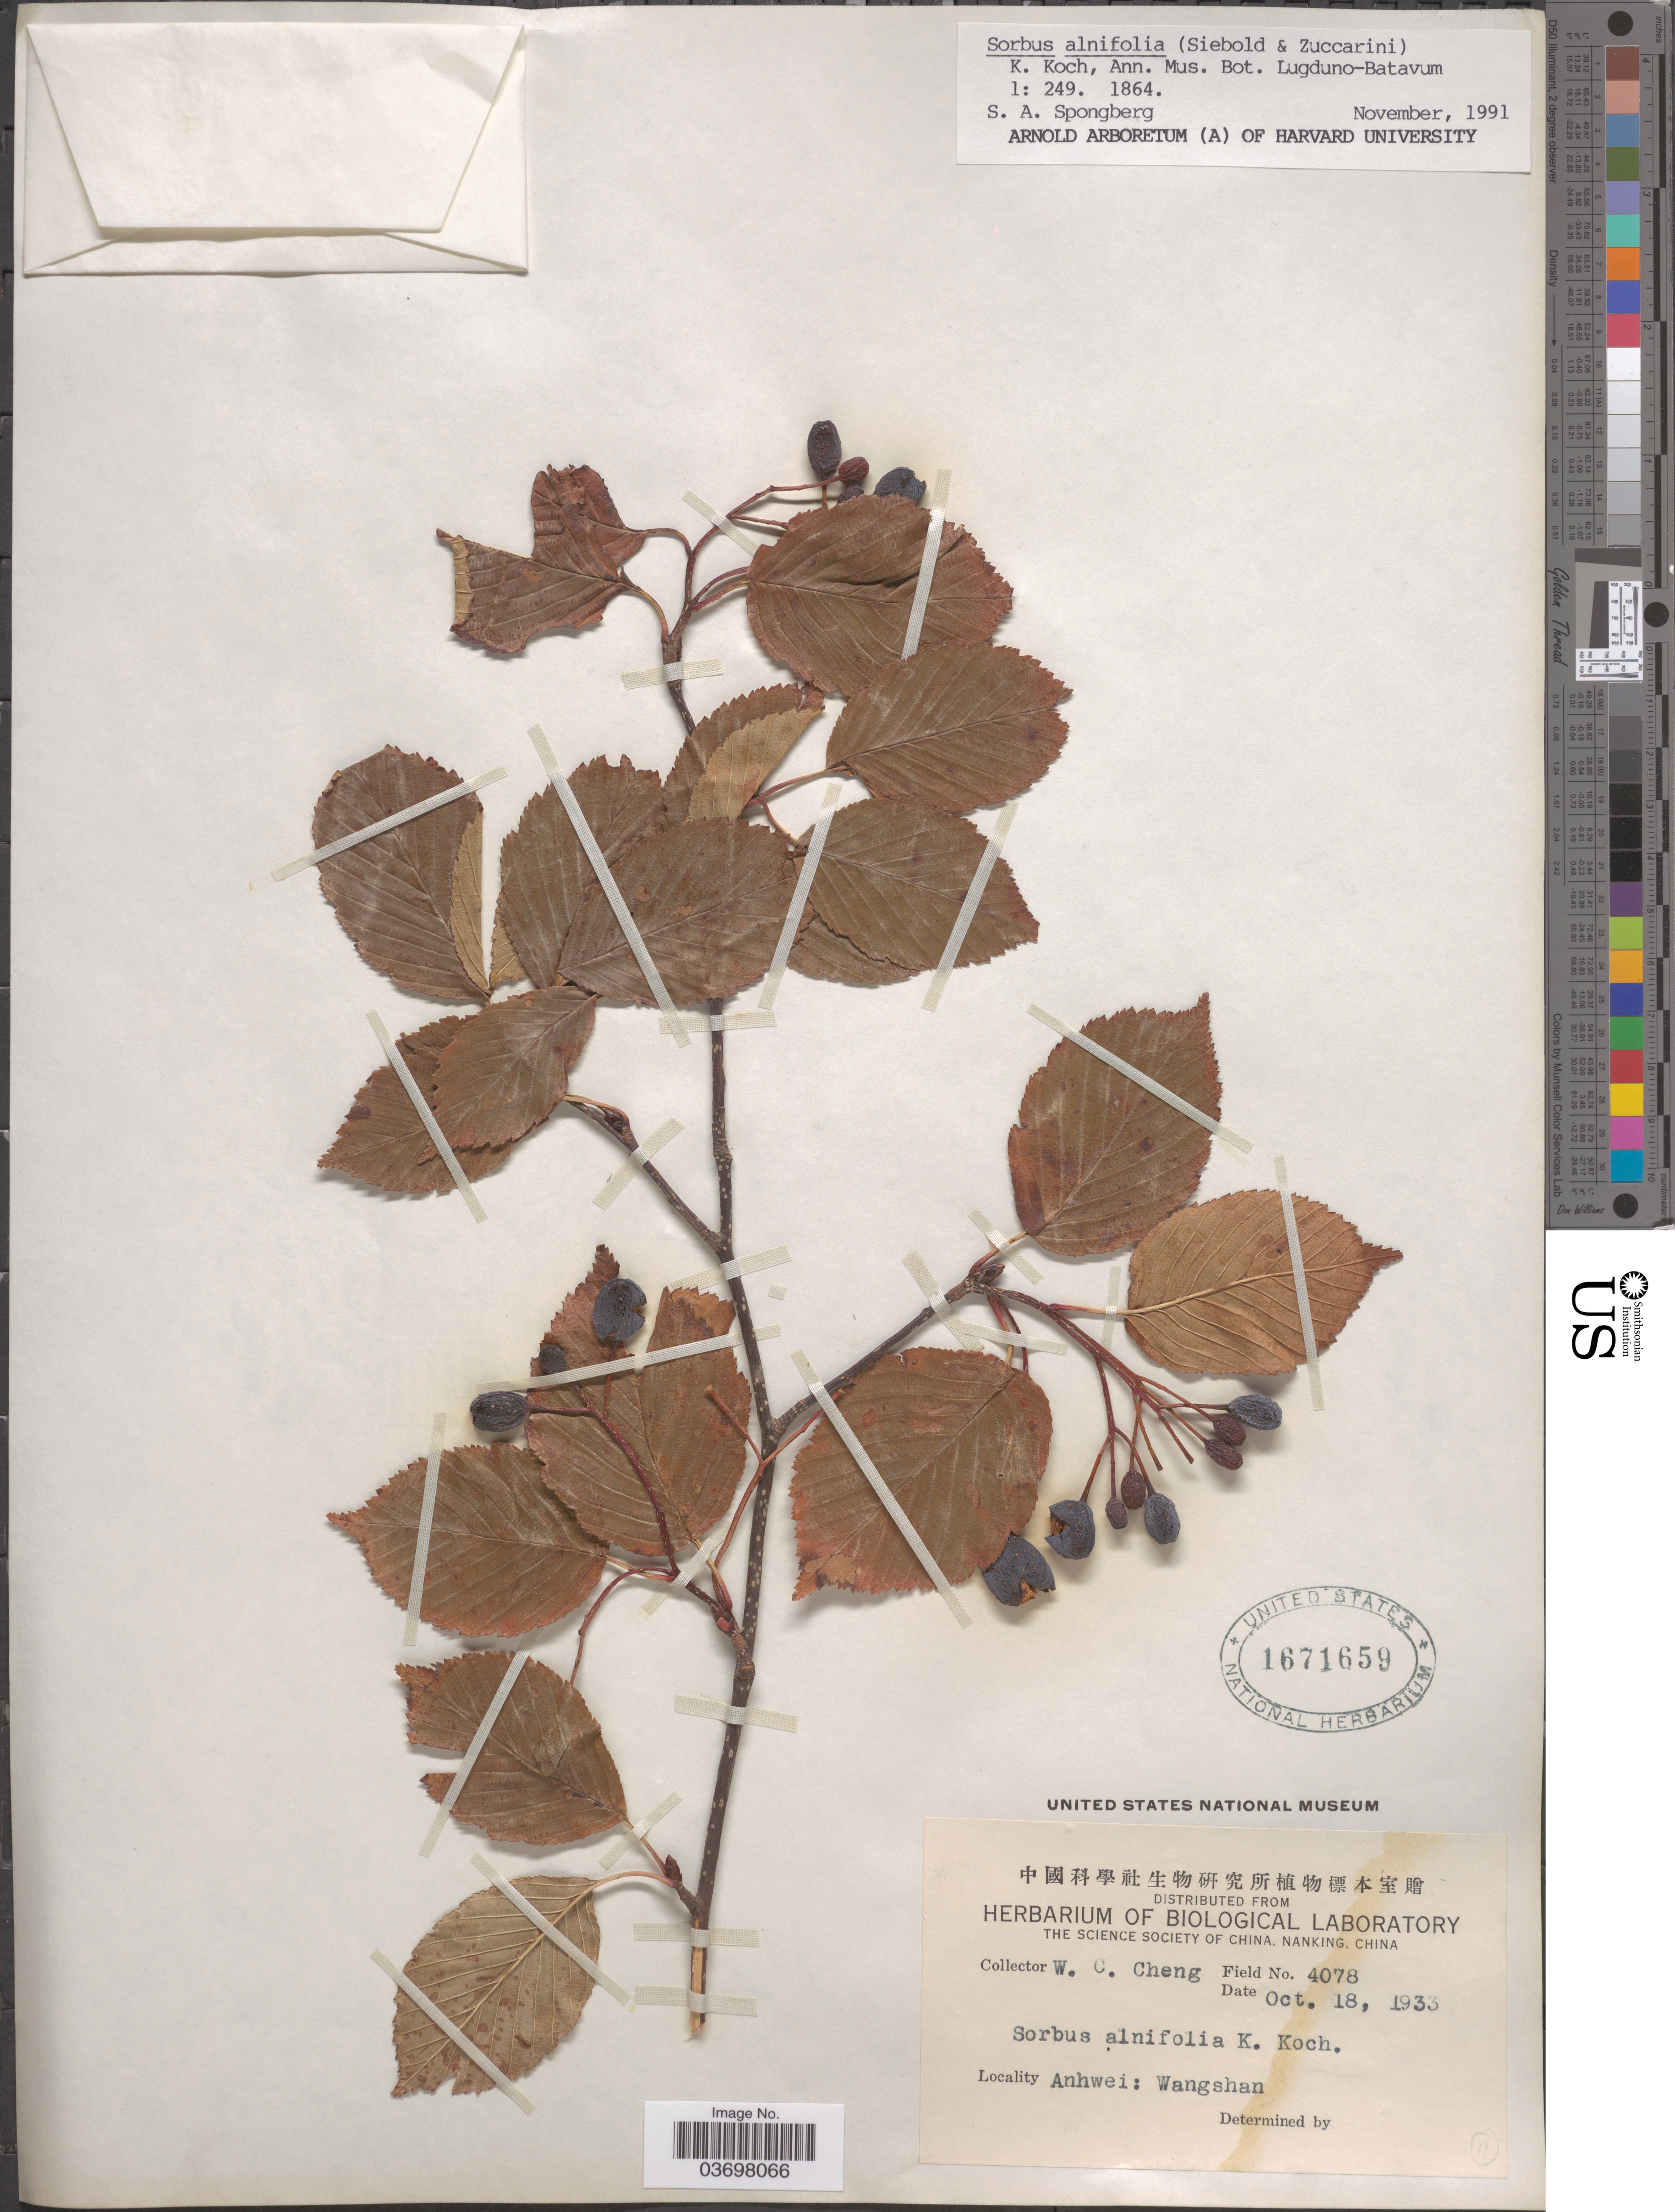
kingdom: Plantae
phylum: Tracheophyta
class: Magnoliopsida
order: Rosales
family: Rosaceae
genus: Sorbus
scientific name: Sorbus alnifolia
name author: (Siebold & Zucc.) K. Koch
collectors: W. C. Cheng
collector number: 4078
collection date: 1933-10-18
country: China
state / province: Anhui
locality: Anhwei; Wangshan.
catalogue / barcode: US 1671659